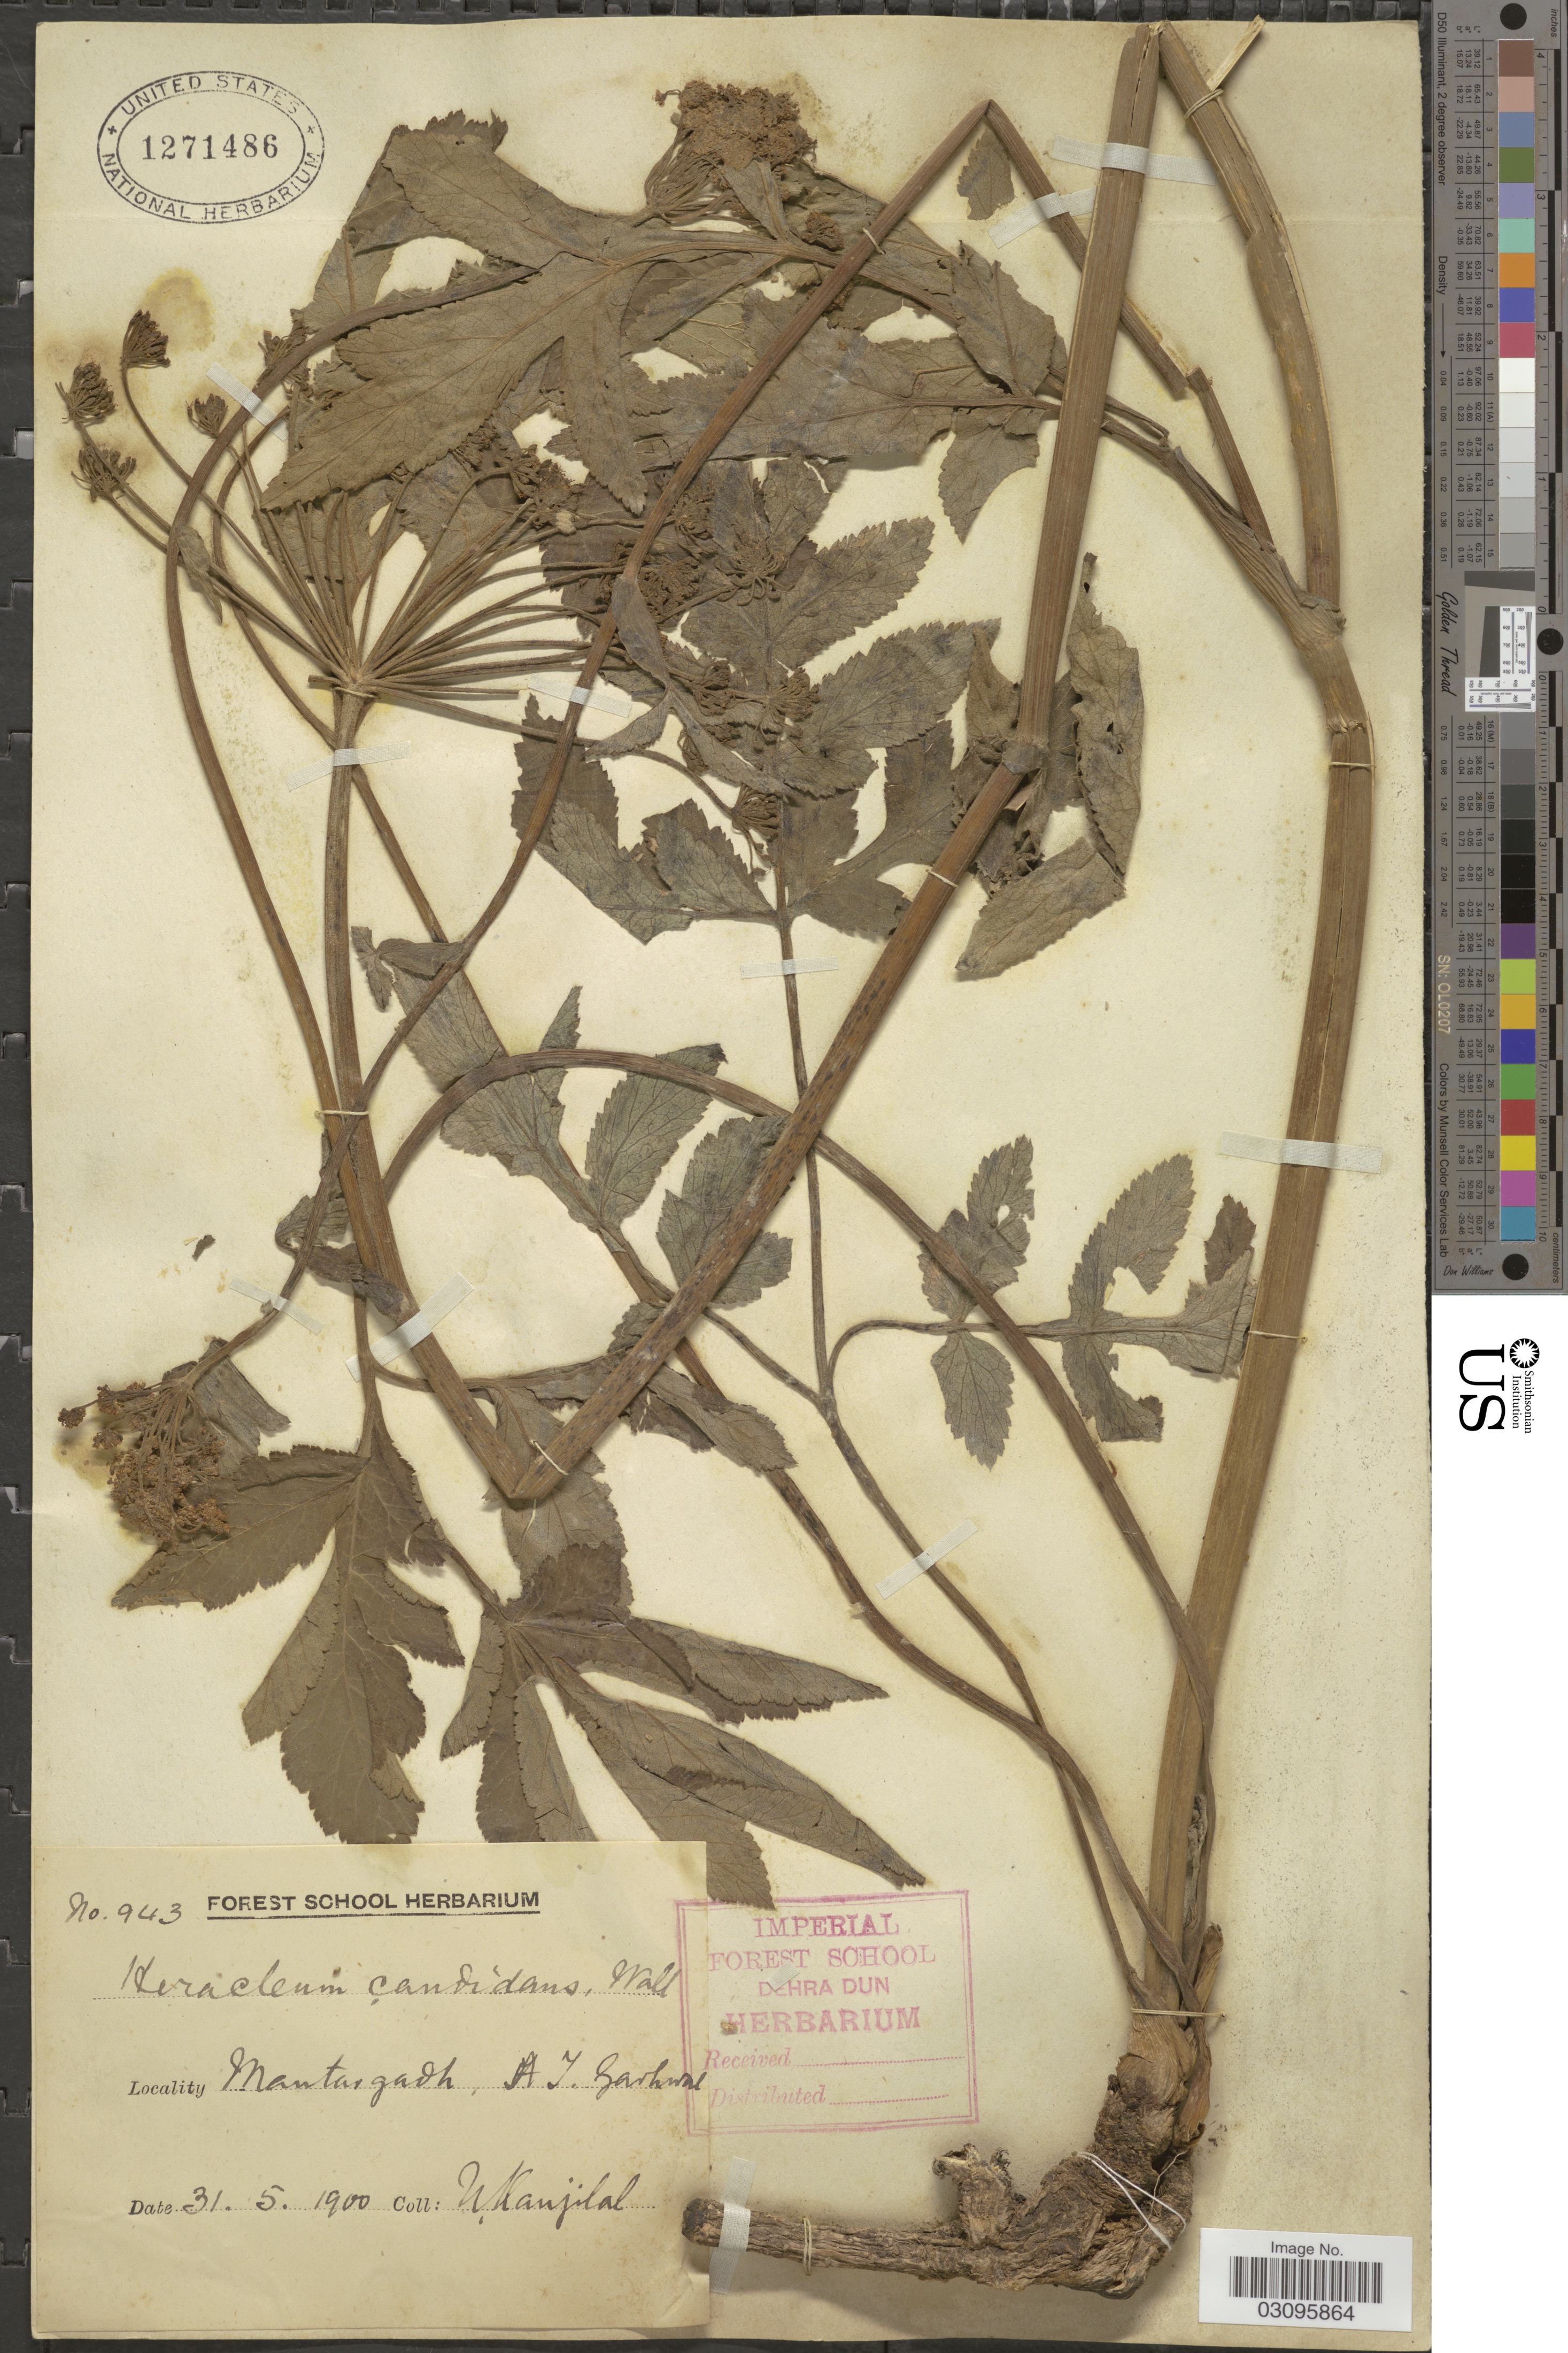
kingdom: Plantae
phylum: Tracheophyta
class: Magnoliopsida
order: Apiales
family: Apiaceae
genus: Heracleum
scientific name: Heracleum candicans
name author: Wall. ex DC.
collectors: U. Kanjilal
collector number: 943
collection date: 1900-05-31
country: India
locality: Mantargadh, A. T. Garhwal.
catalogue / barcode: US 1271486